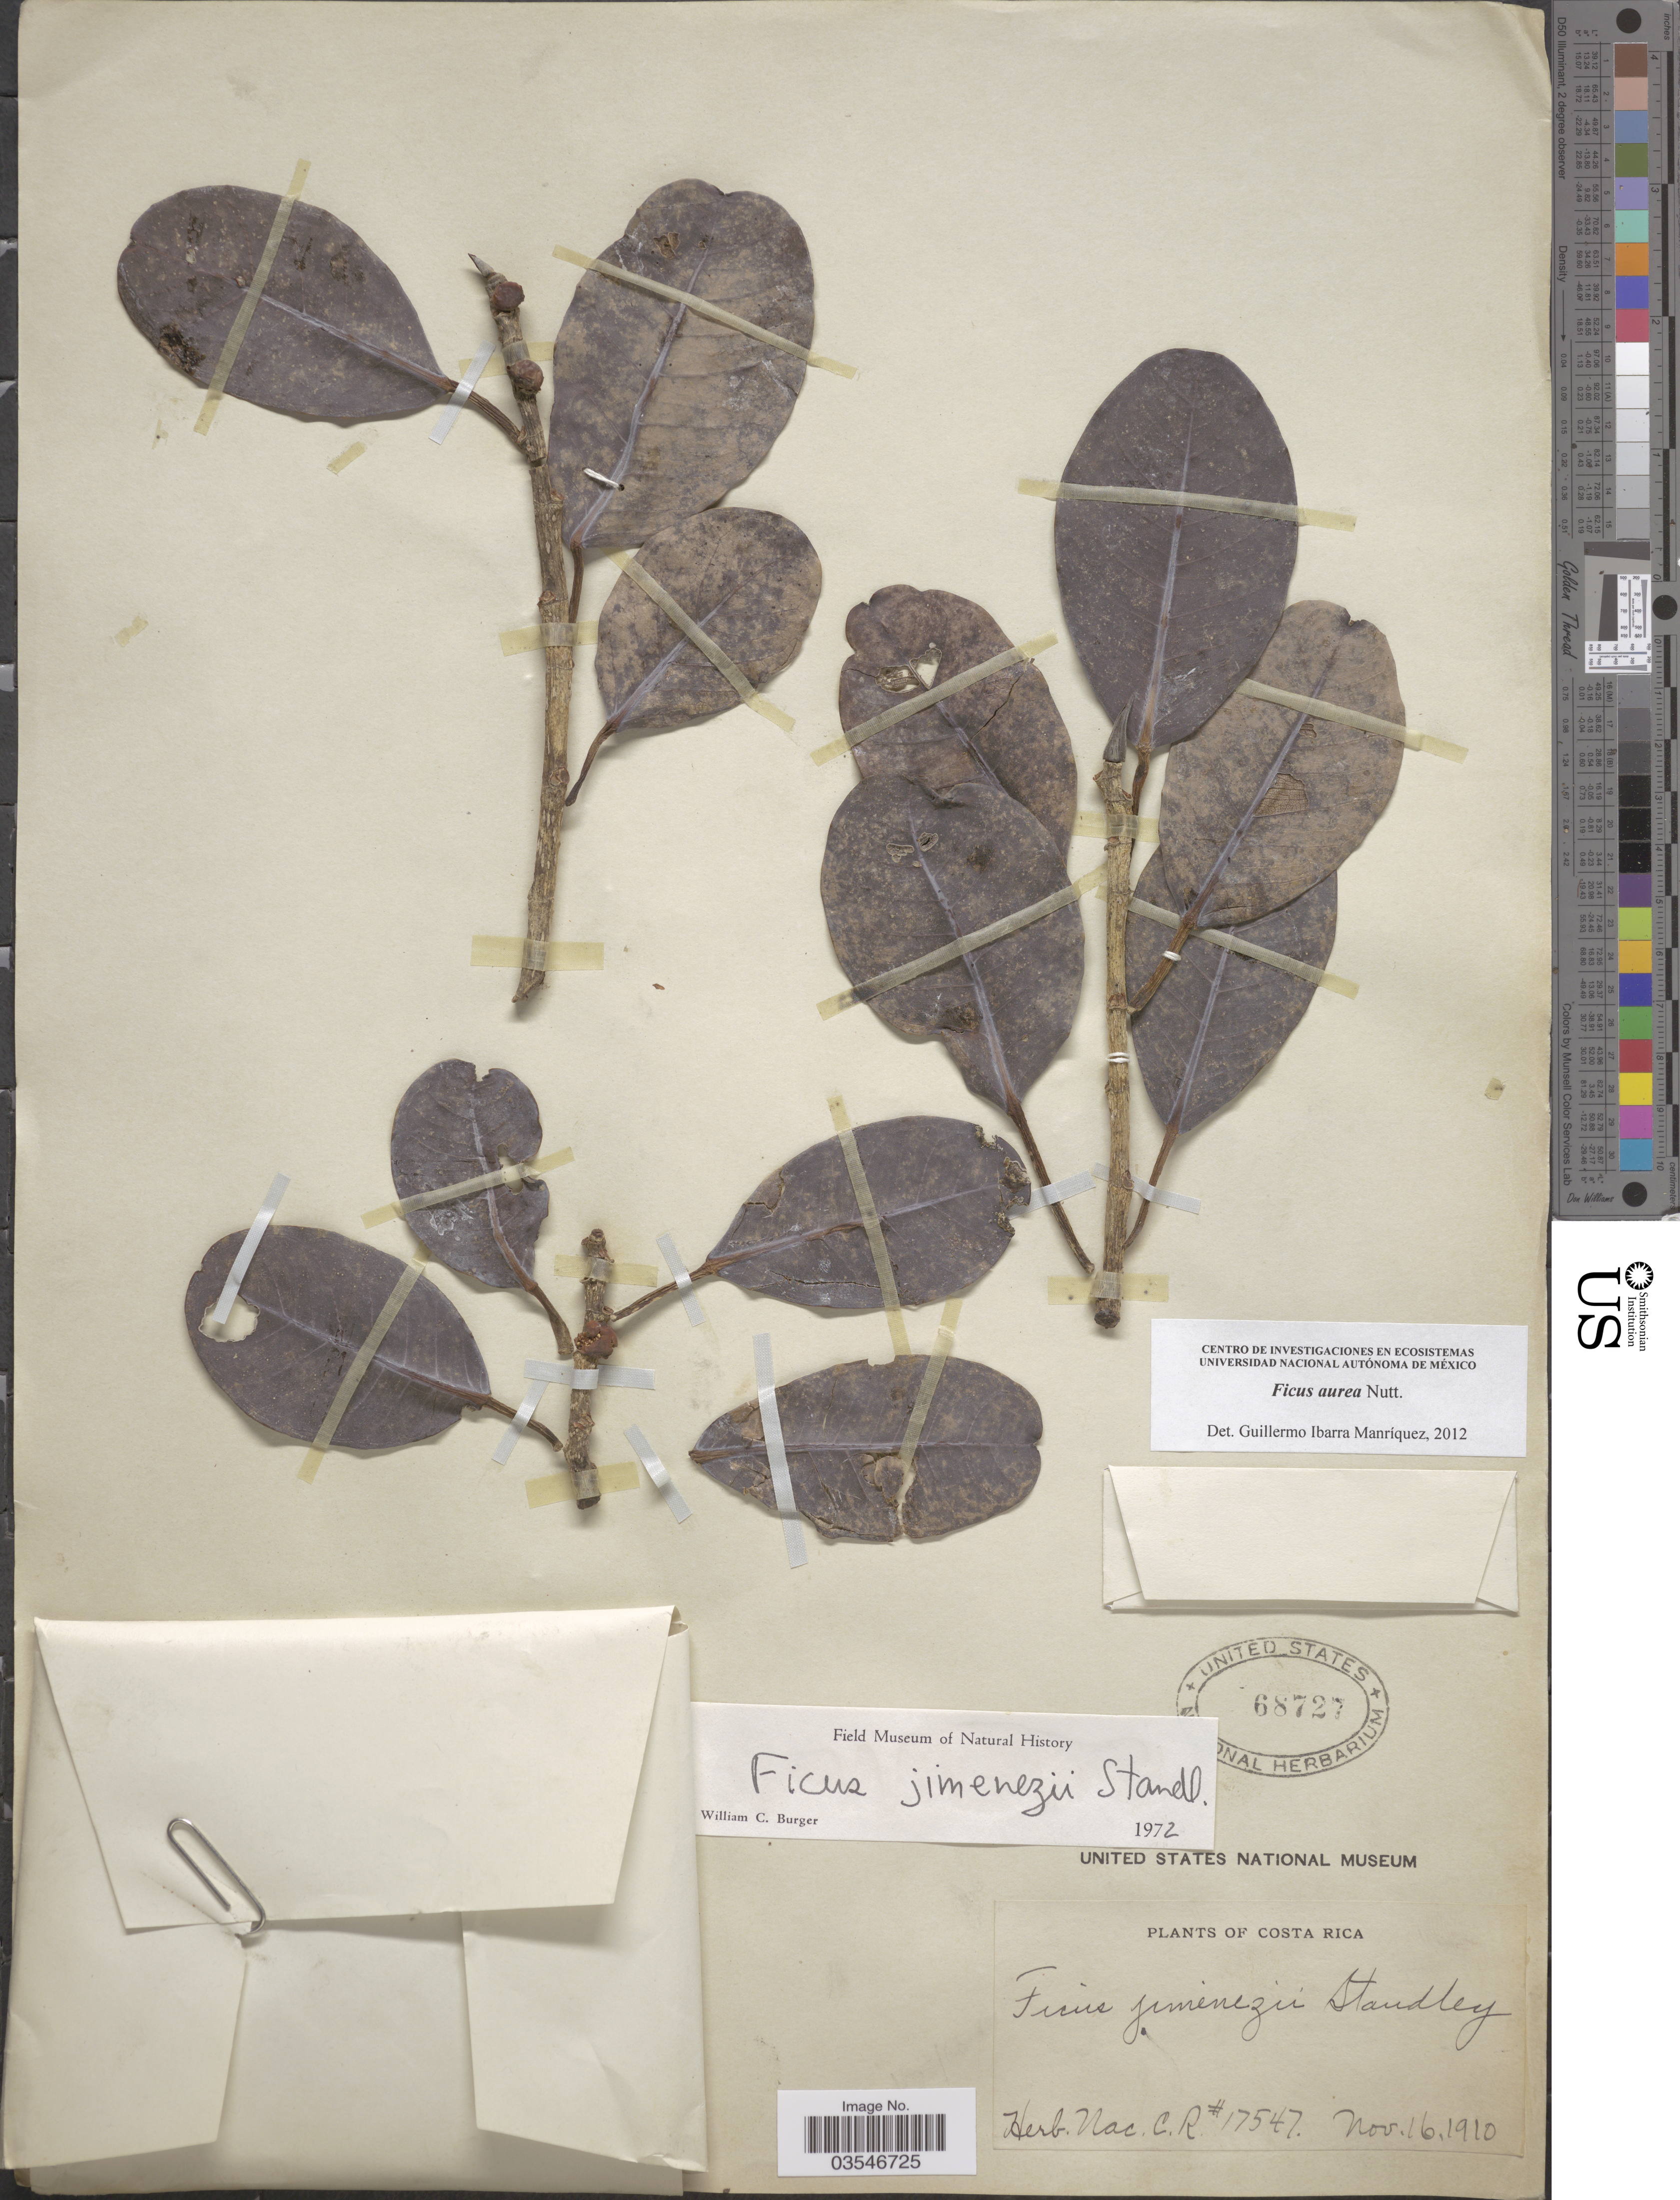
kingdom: Plantae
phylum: Tracheophyta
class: Magnoliopsida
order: Rosales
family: Moraceae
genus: Ficus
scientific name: Ficus aurea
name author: Nutt.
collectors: Museo Nacional de Costa Rica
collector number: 17547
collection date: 1910-11-16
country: Costa Rica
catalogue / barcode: US 68727